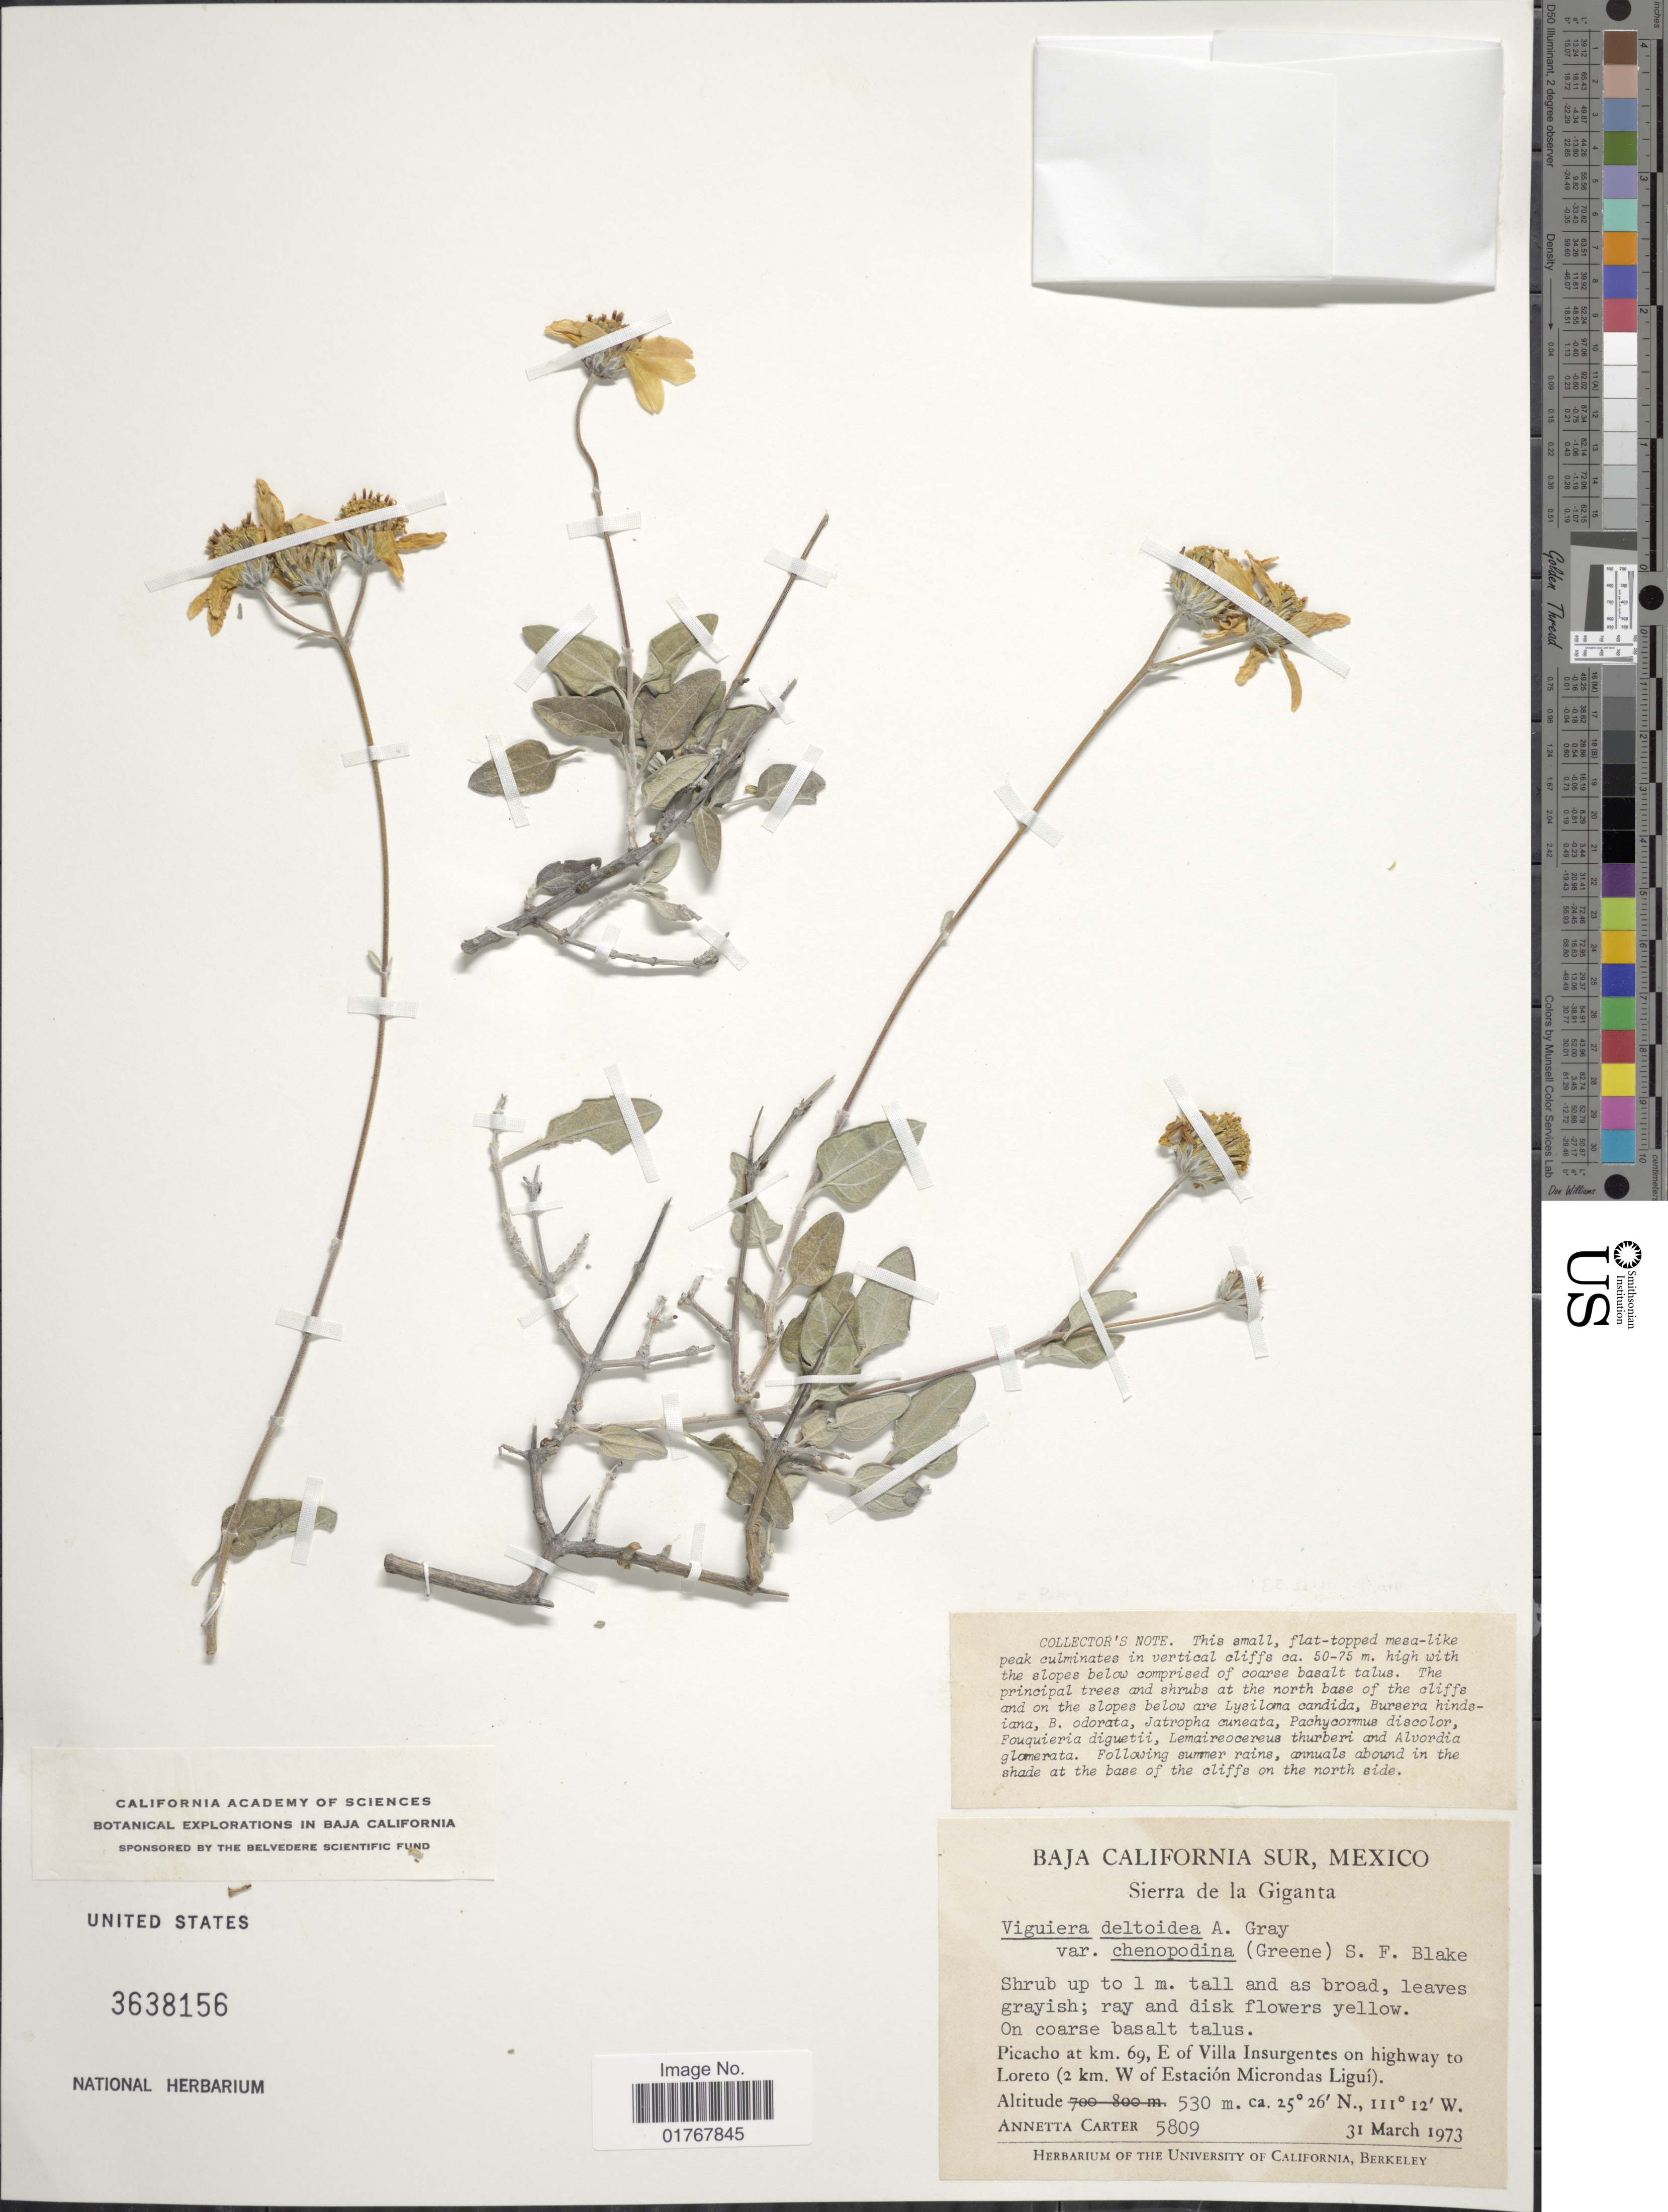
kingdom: Plantae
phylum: Tracheophyta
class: Magnoliopsida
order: Asterales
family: Asteraceae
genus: Viguiera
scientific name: Viguiera deltoidea var. chenopodina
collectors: A. Carter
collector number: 5809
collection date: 1973-03-31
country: Mexico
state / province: Baja California Sur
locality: Sierra de la Giganta, Picacho at km 69, E of Villa Insurgentes on highway to Loreto (2 km W of Estación Microndas Liguí)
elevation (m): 530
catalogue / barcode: US 3638156